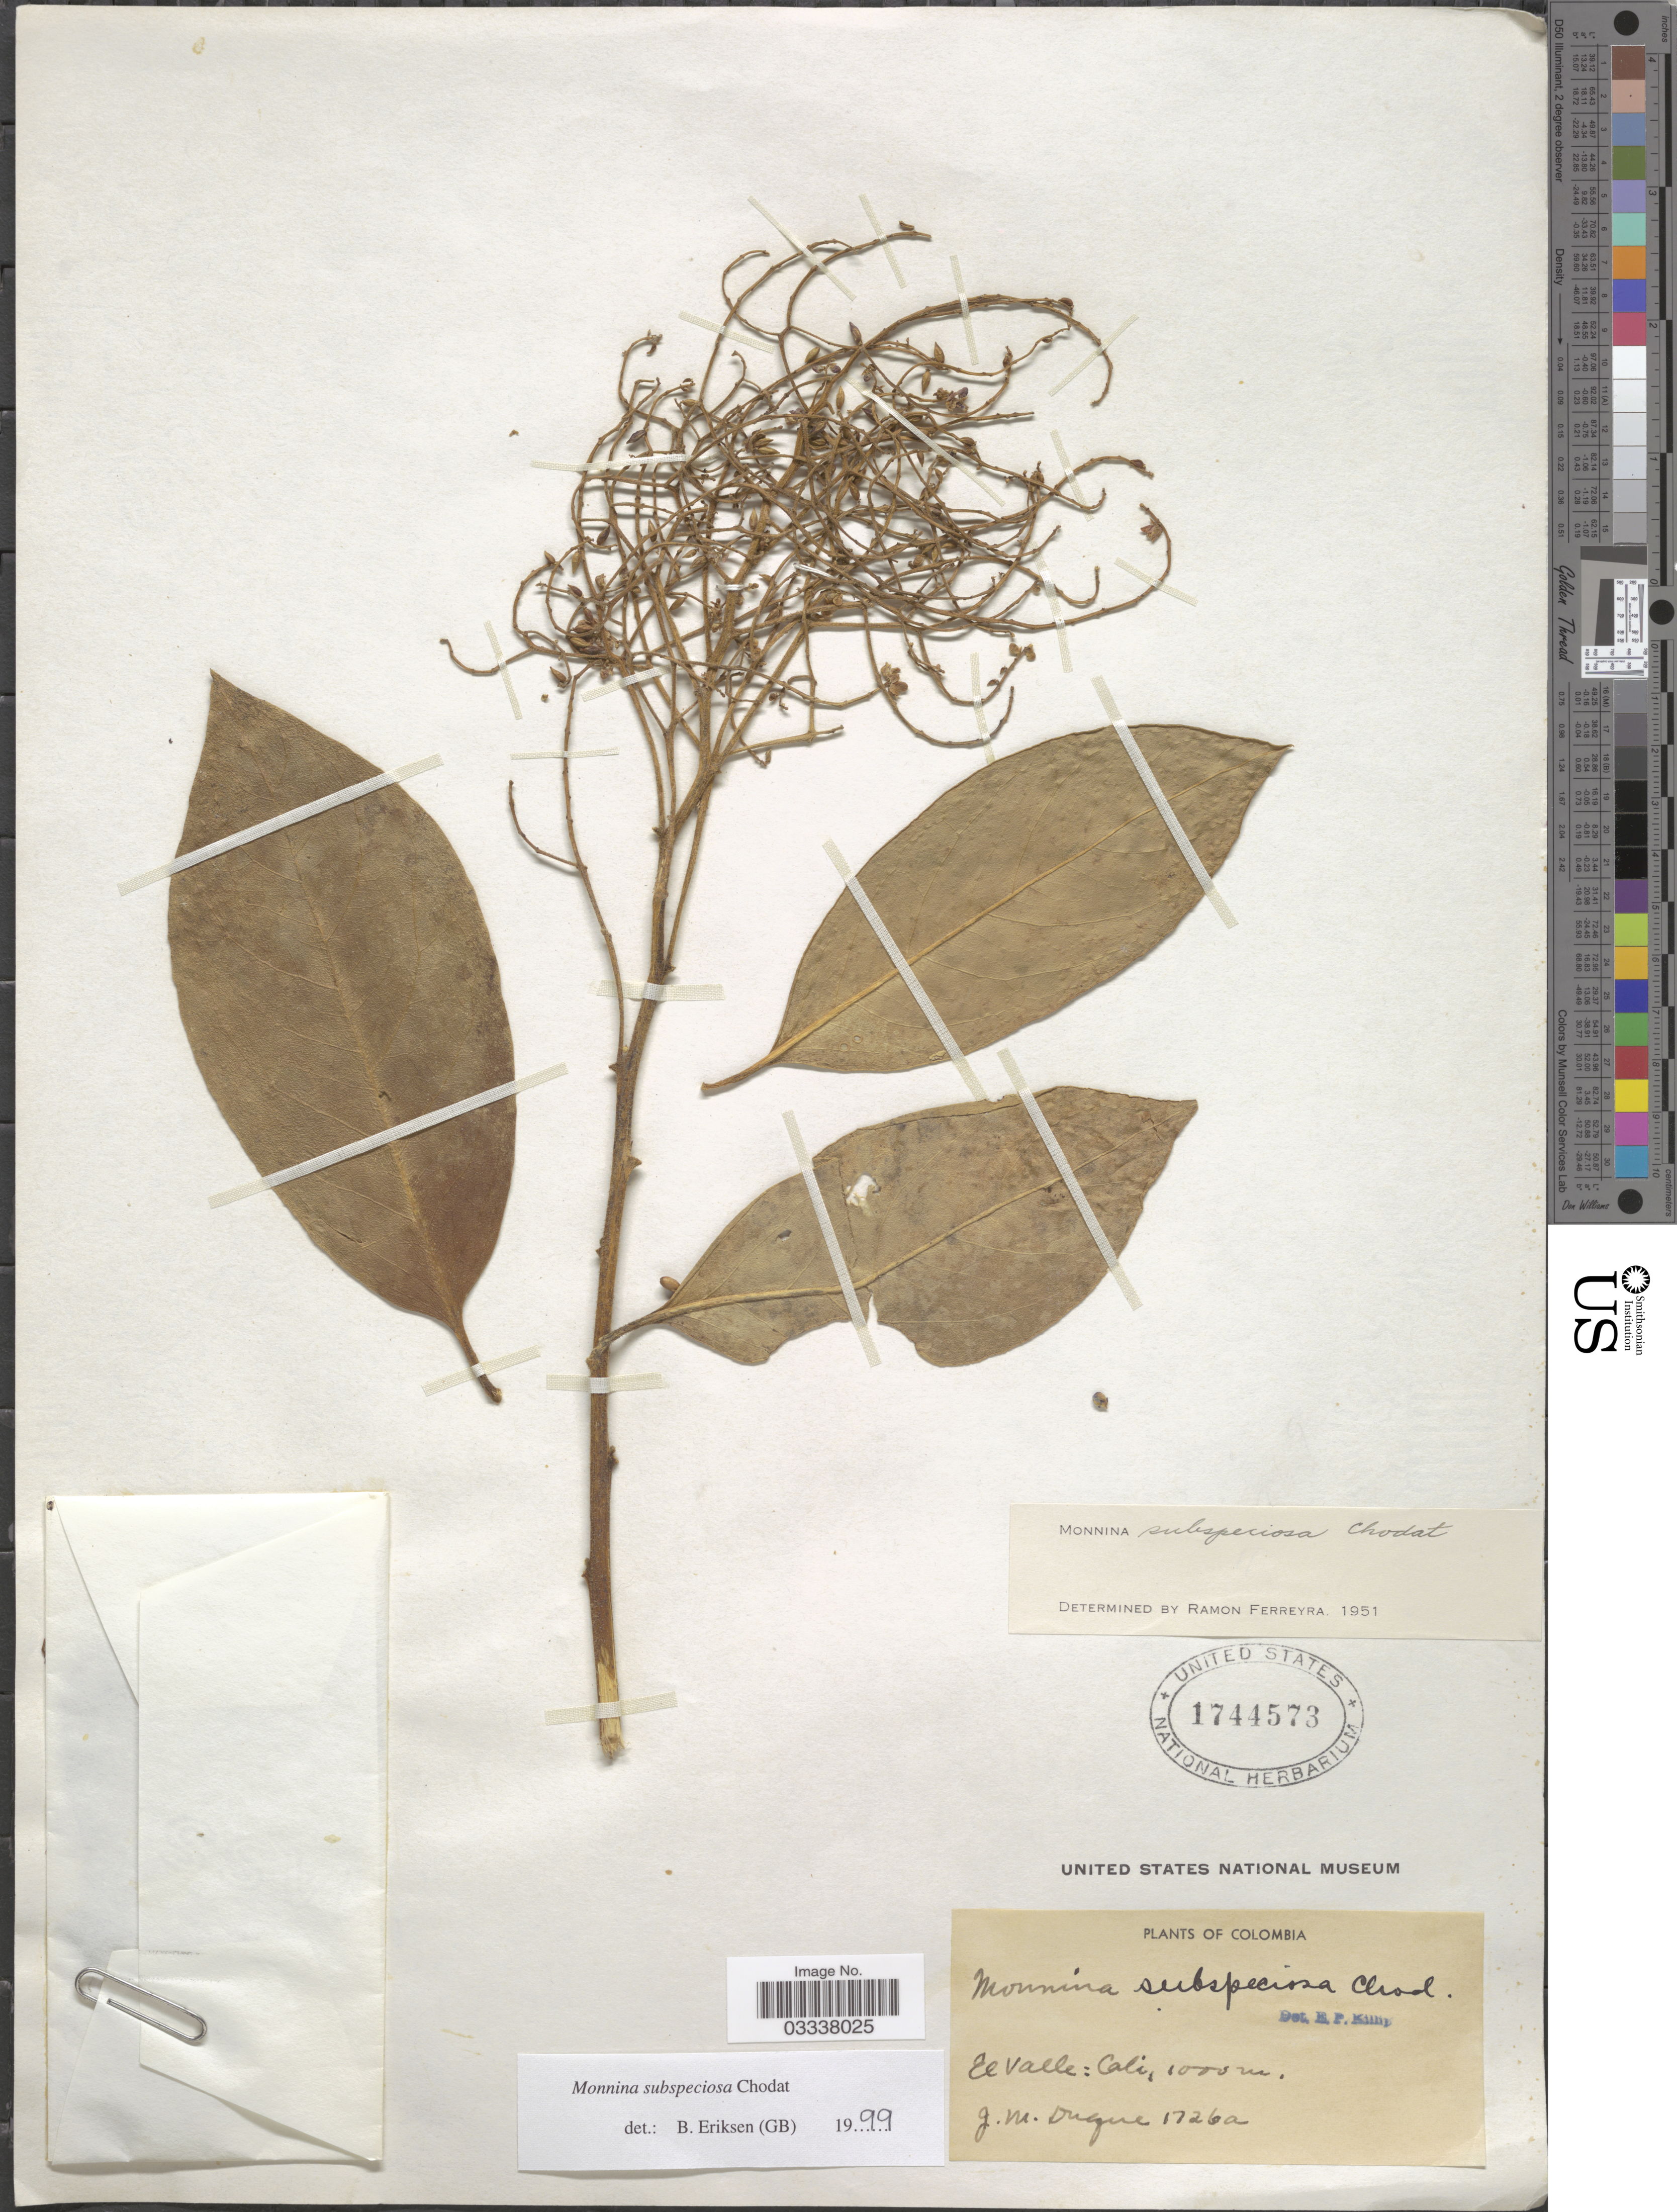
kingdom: Plantae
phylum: Tracheophyta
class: Magnoliopsida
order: Fabales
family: Polygalaceae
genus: Monnina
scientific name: Monnina subspeciosa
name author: Chodat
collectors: J. Duque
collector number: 1726a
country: Colombia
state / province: Valle del Cauca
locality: El Valle: Cali.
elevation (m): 1000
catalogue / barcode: US 1744573